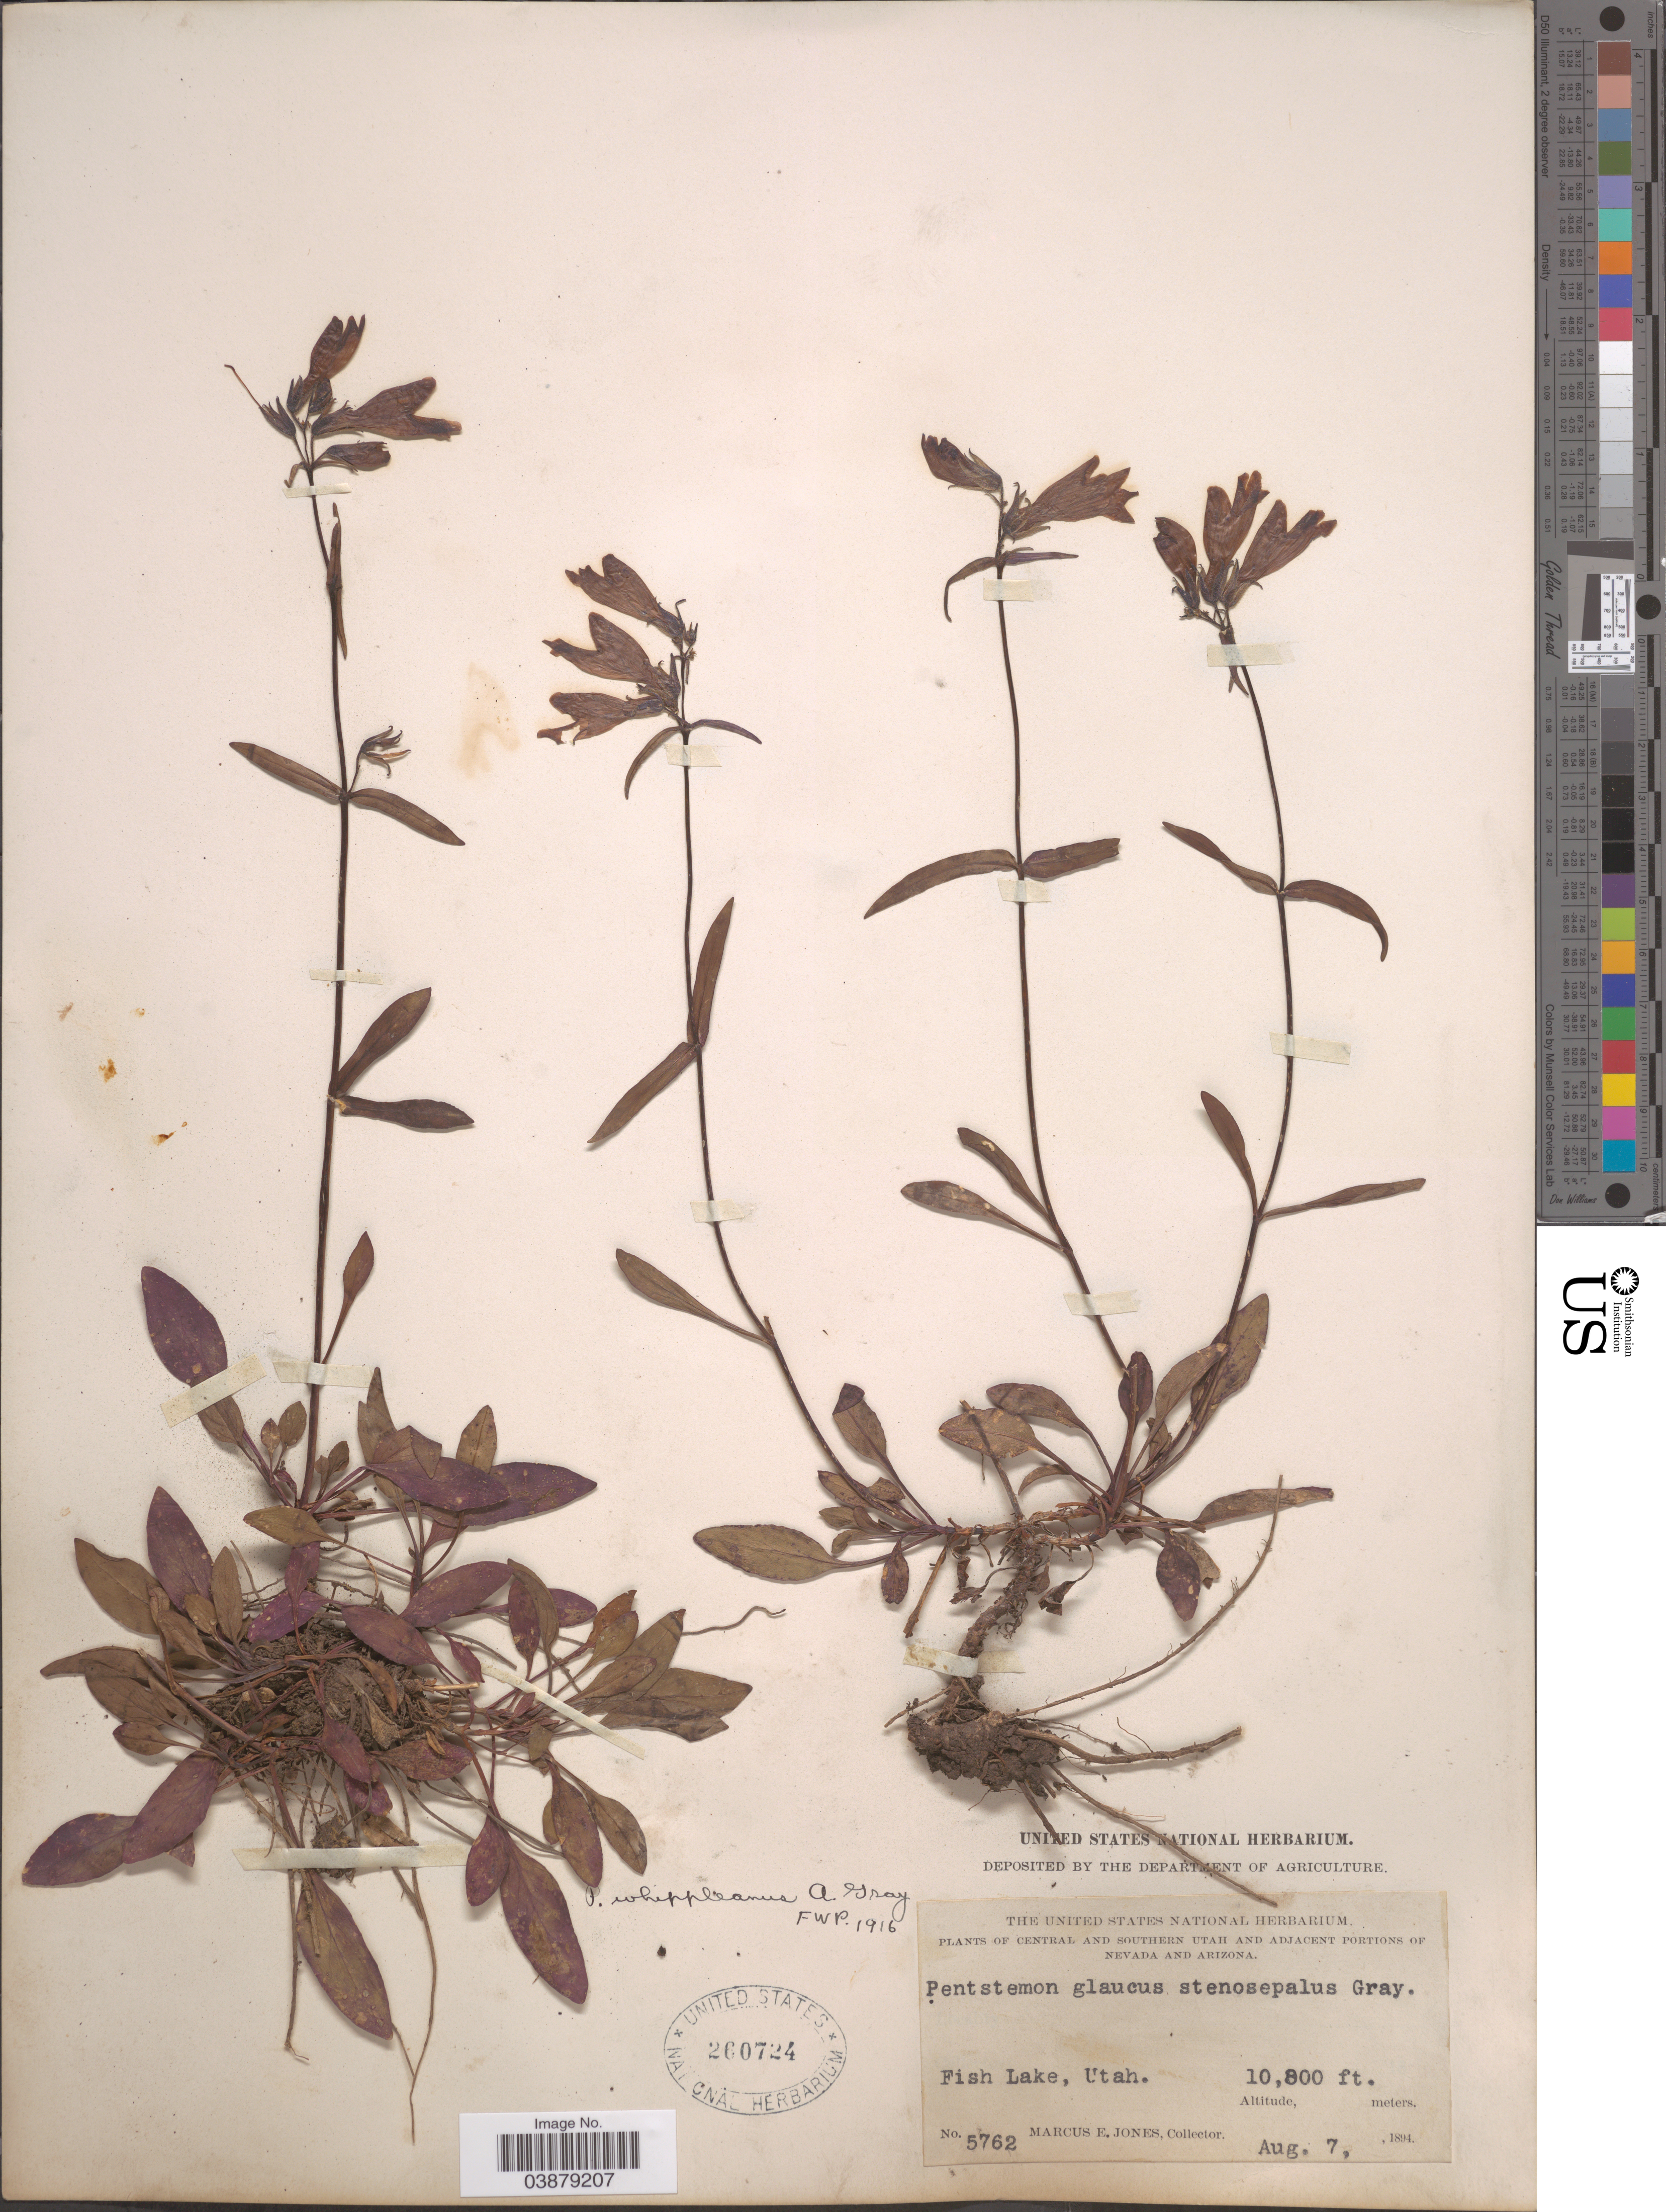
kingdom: Plantae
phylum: Tracheophyta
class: Magnoliopsida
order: Lamiales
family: Plantaginaceae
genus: Penstemon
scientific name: Penstemon whippleanus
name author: A. Gray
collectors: M. E. Jones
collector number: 5762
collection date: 1894-08-07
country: United States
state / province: Utah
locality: Central and Southern Utah. Fish Lake.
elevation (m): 3292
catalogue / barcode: US 260724